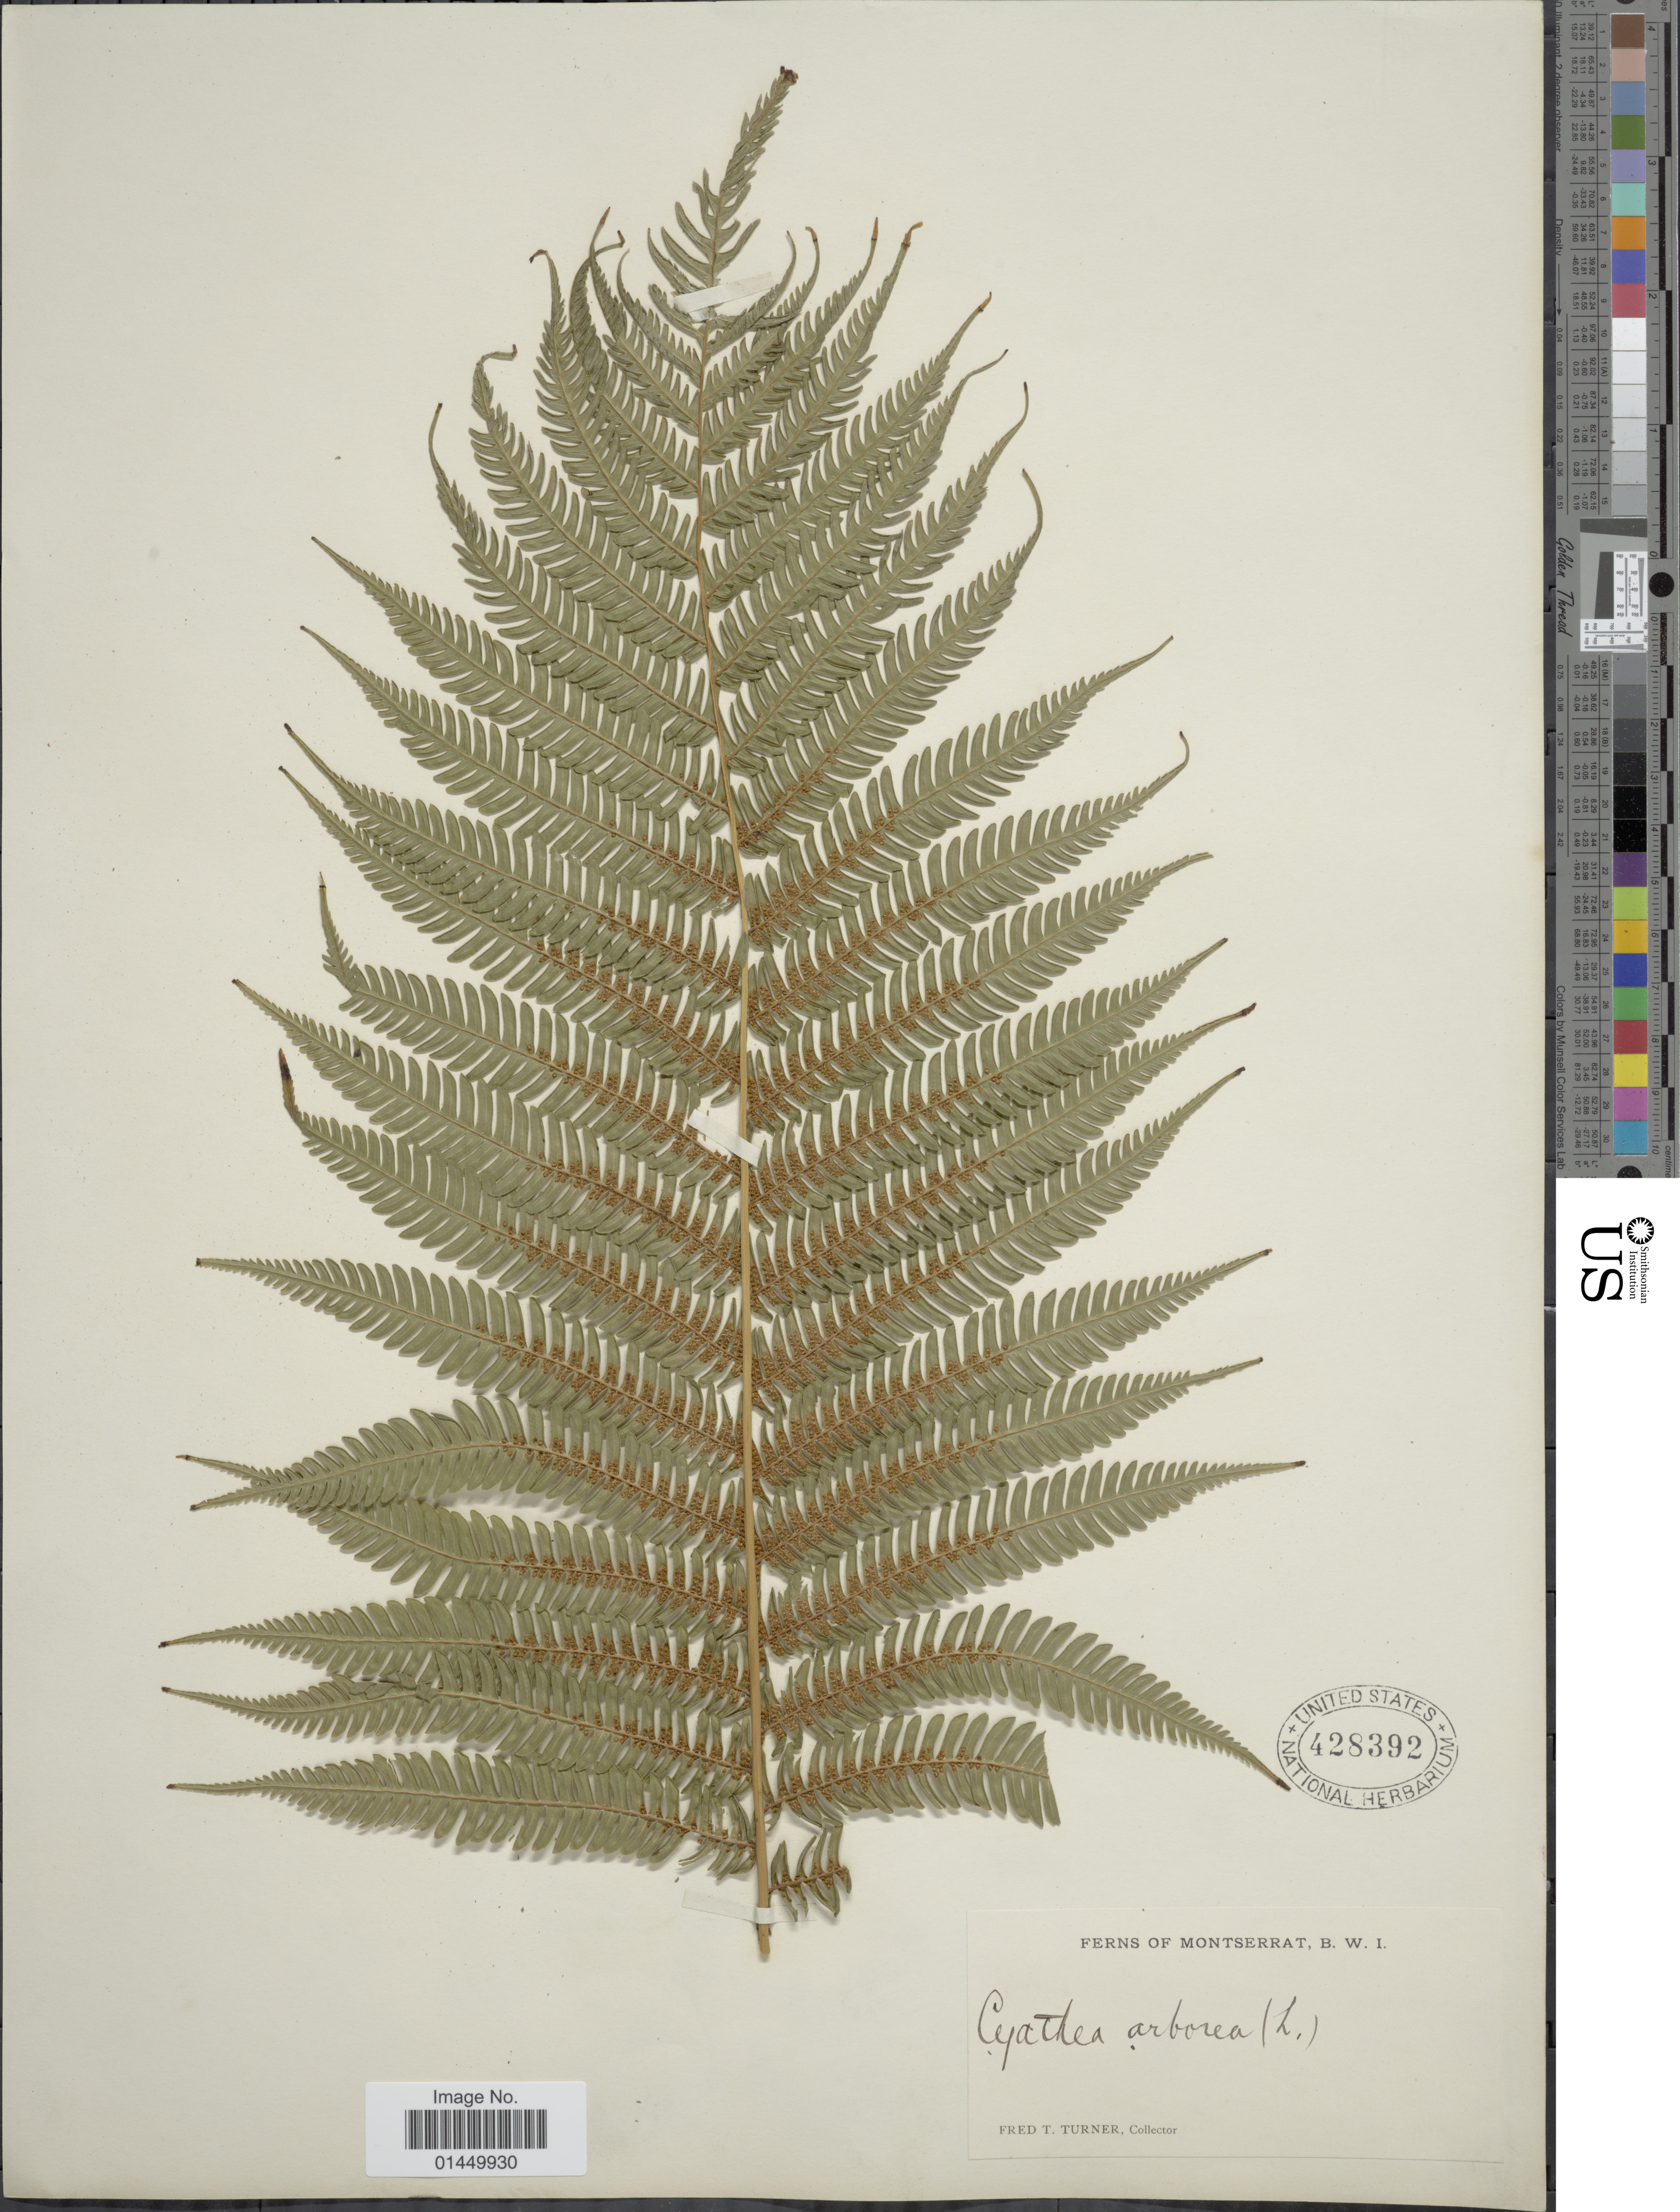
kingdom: Plantae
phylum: Tracheophyta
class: Polypodiopsida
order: Cyatheales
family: Cyatheaceae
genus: Cyathea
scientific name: Cyathea arborea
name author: (L.) Sm.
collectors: F. T. Turner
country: Montserrat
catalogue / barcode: US 428392